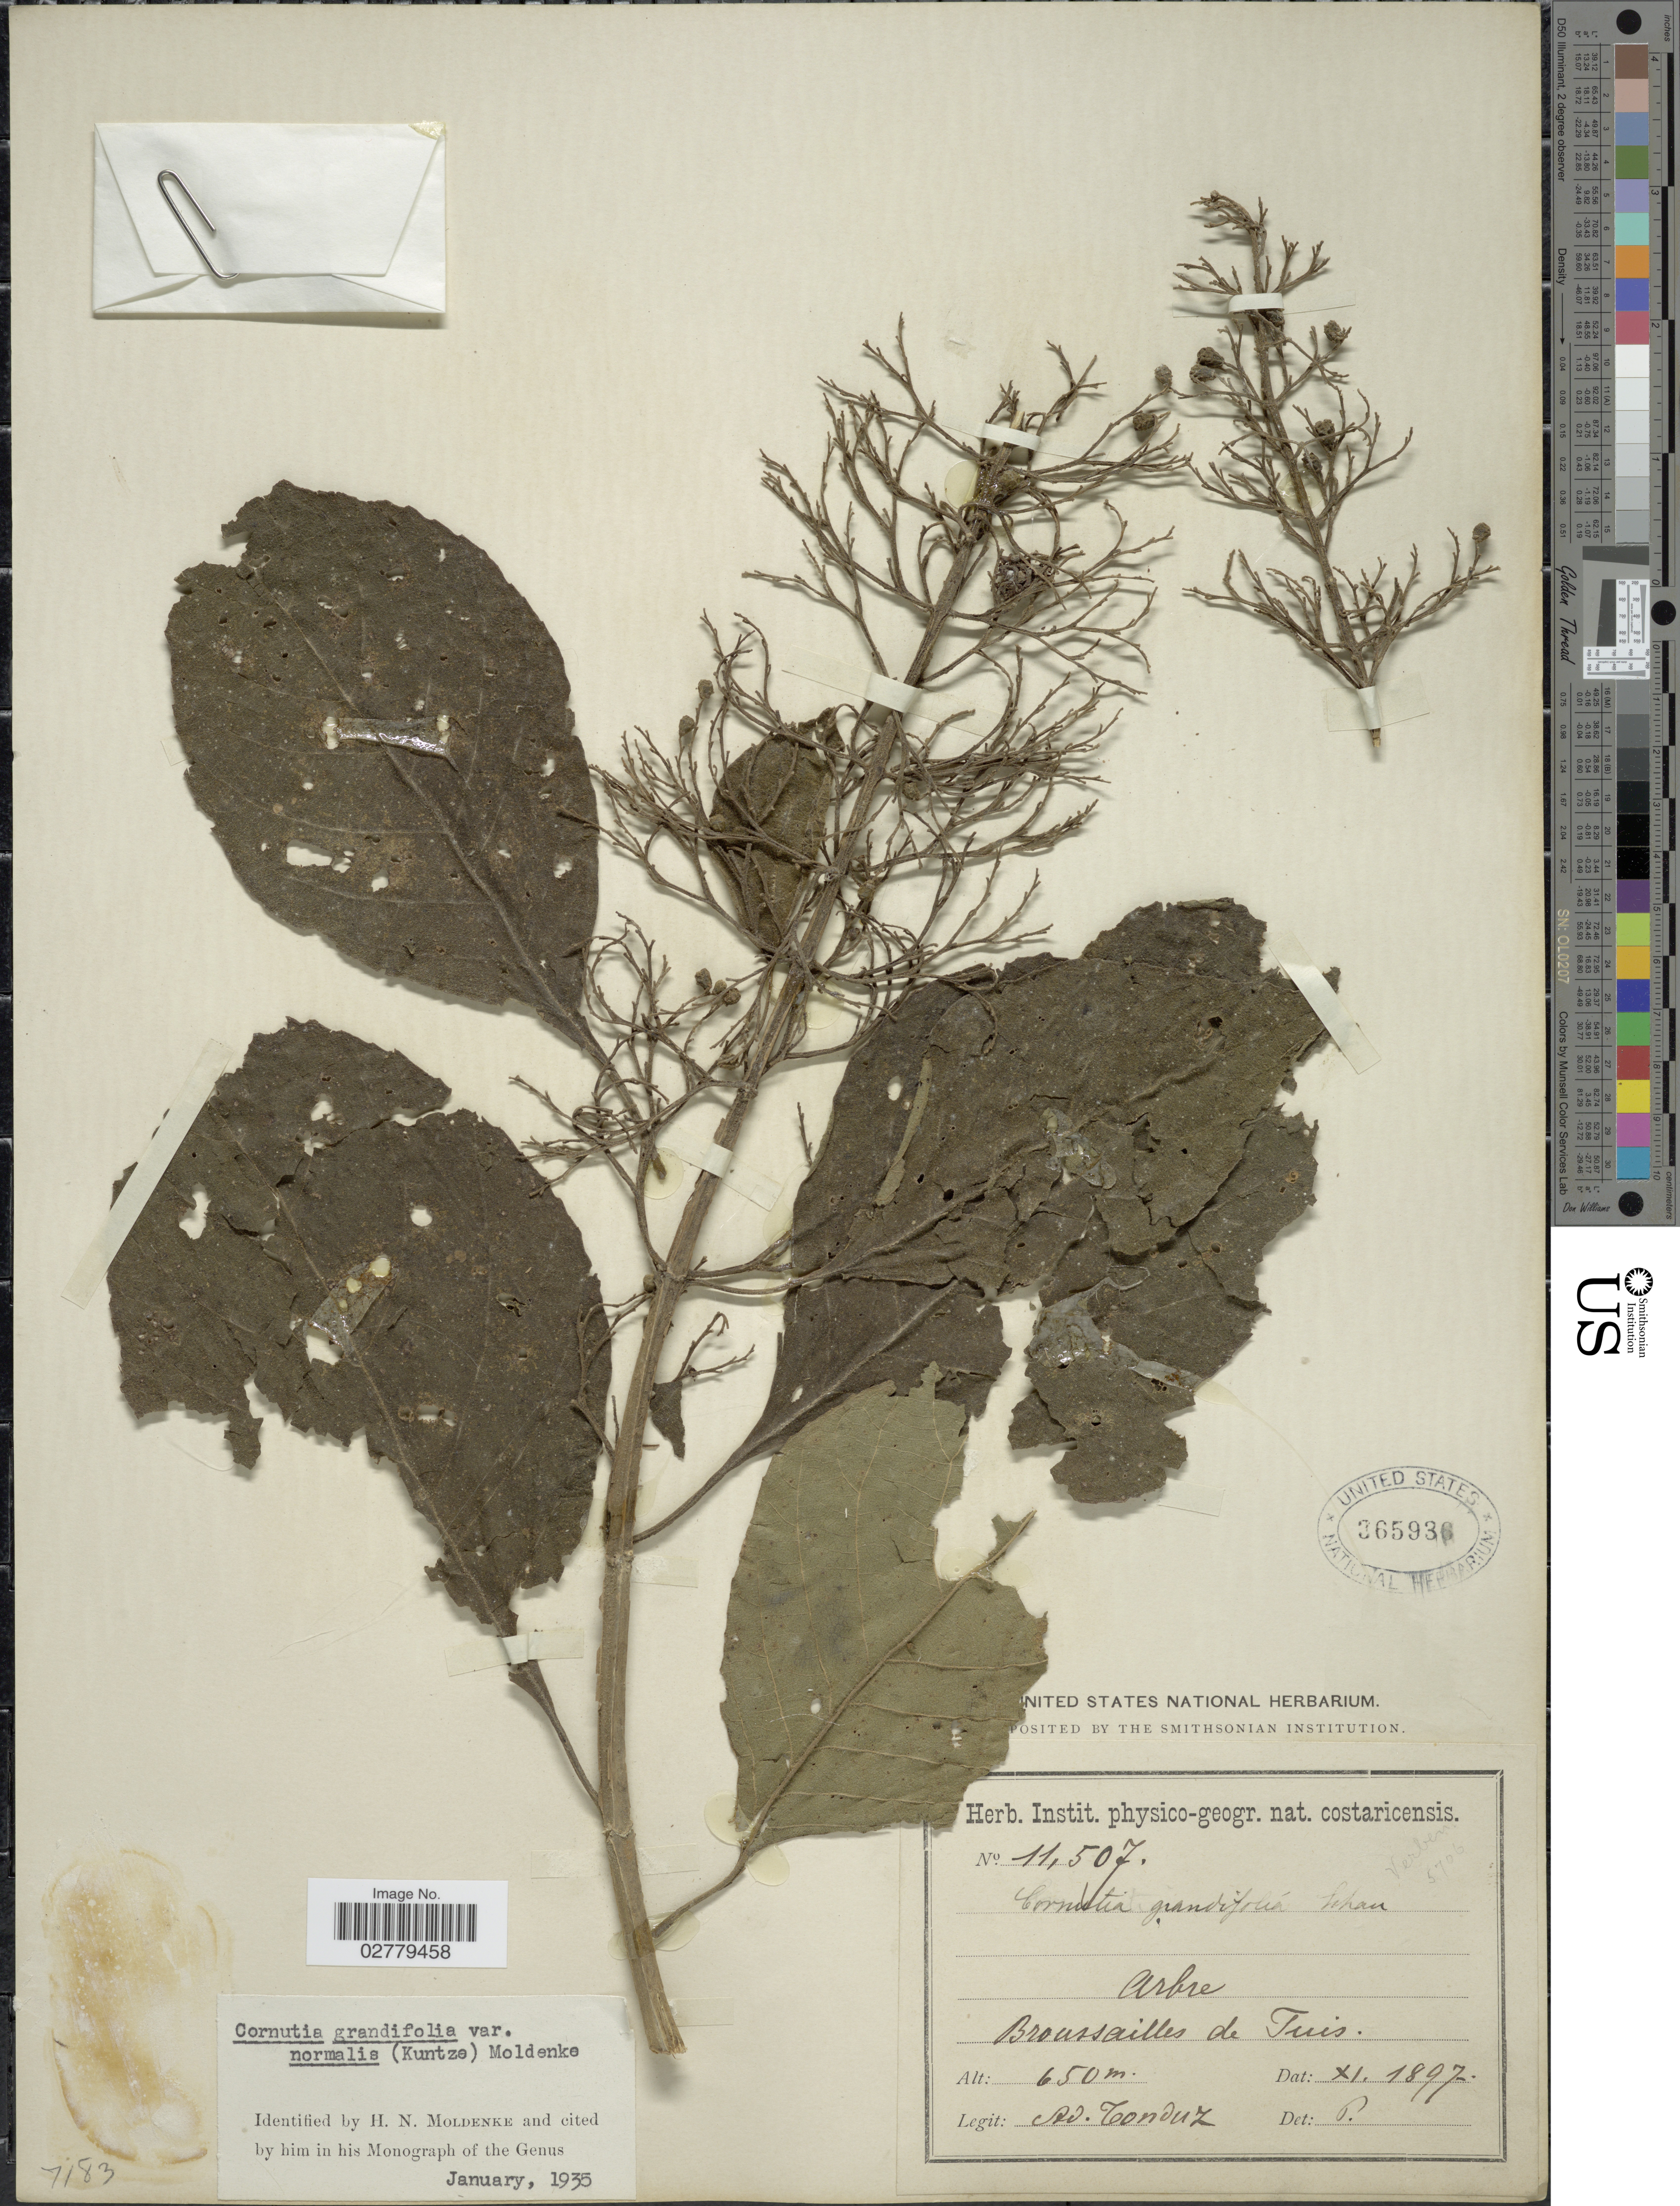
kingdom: Plantae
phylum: Tracheophyta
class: Magnoliopsida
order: Lamiales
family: Lamiaceae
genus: Cornutia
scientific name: Cornutia grandifolia var. normalis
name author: Moldenke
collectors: A. Tonduz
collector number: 11507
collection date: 1897-11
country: Costa Rica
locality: Broussailles de Tuis.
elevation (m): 650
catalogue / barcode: US 365936